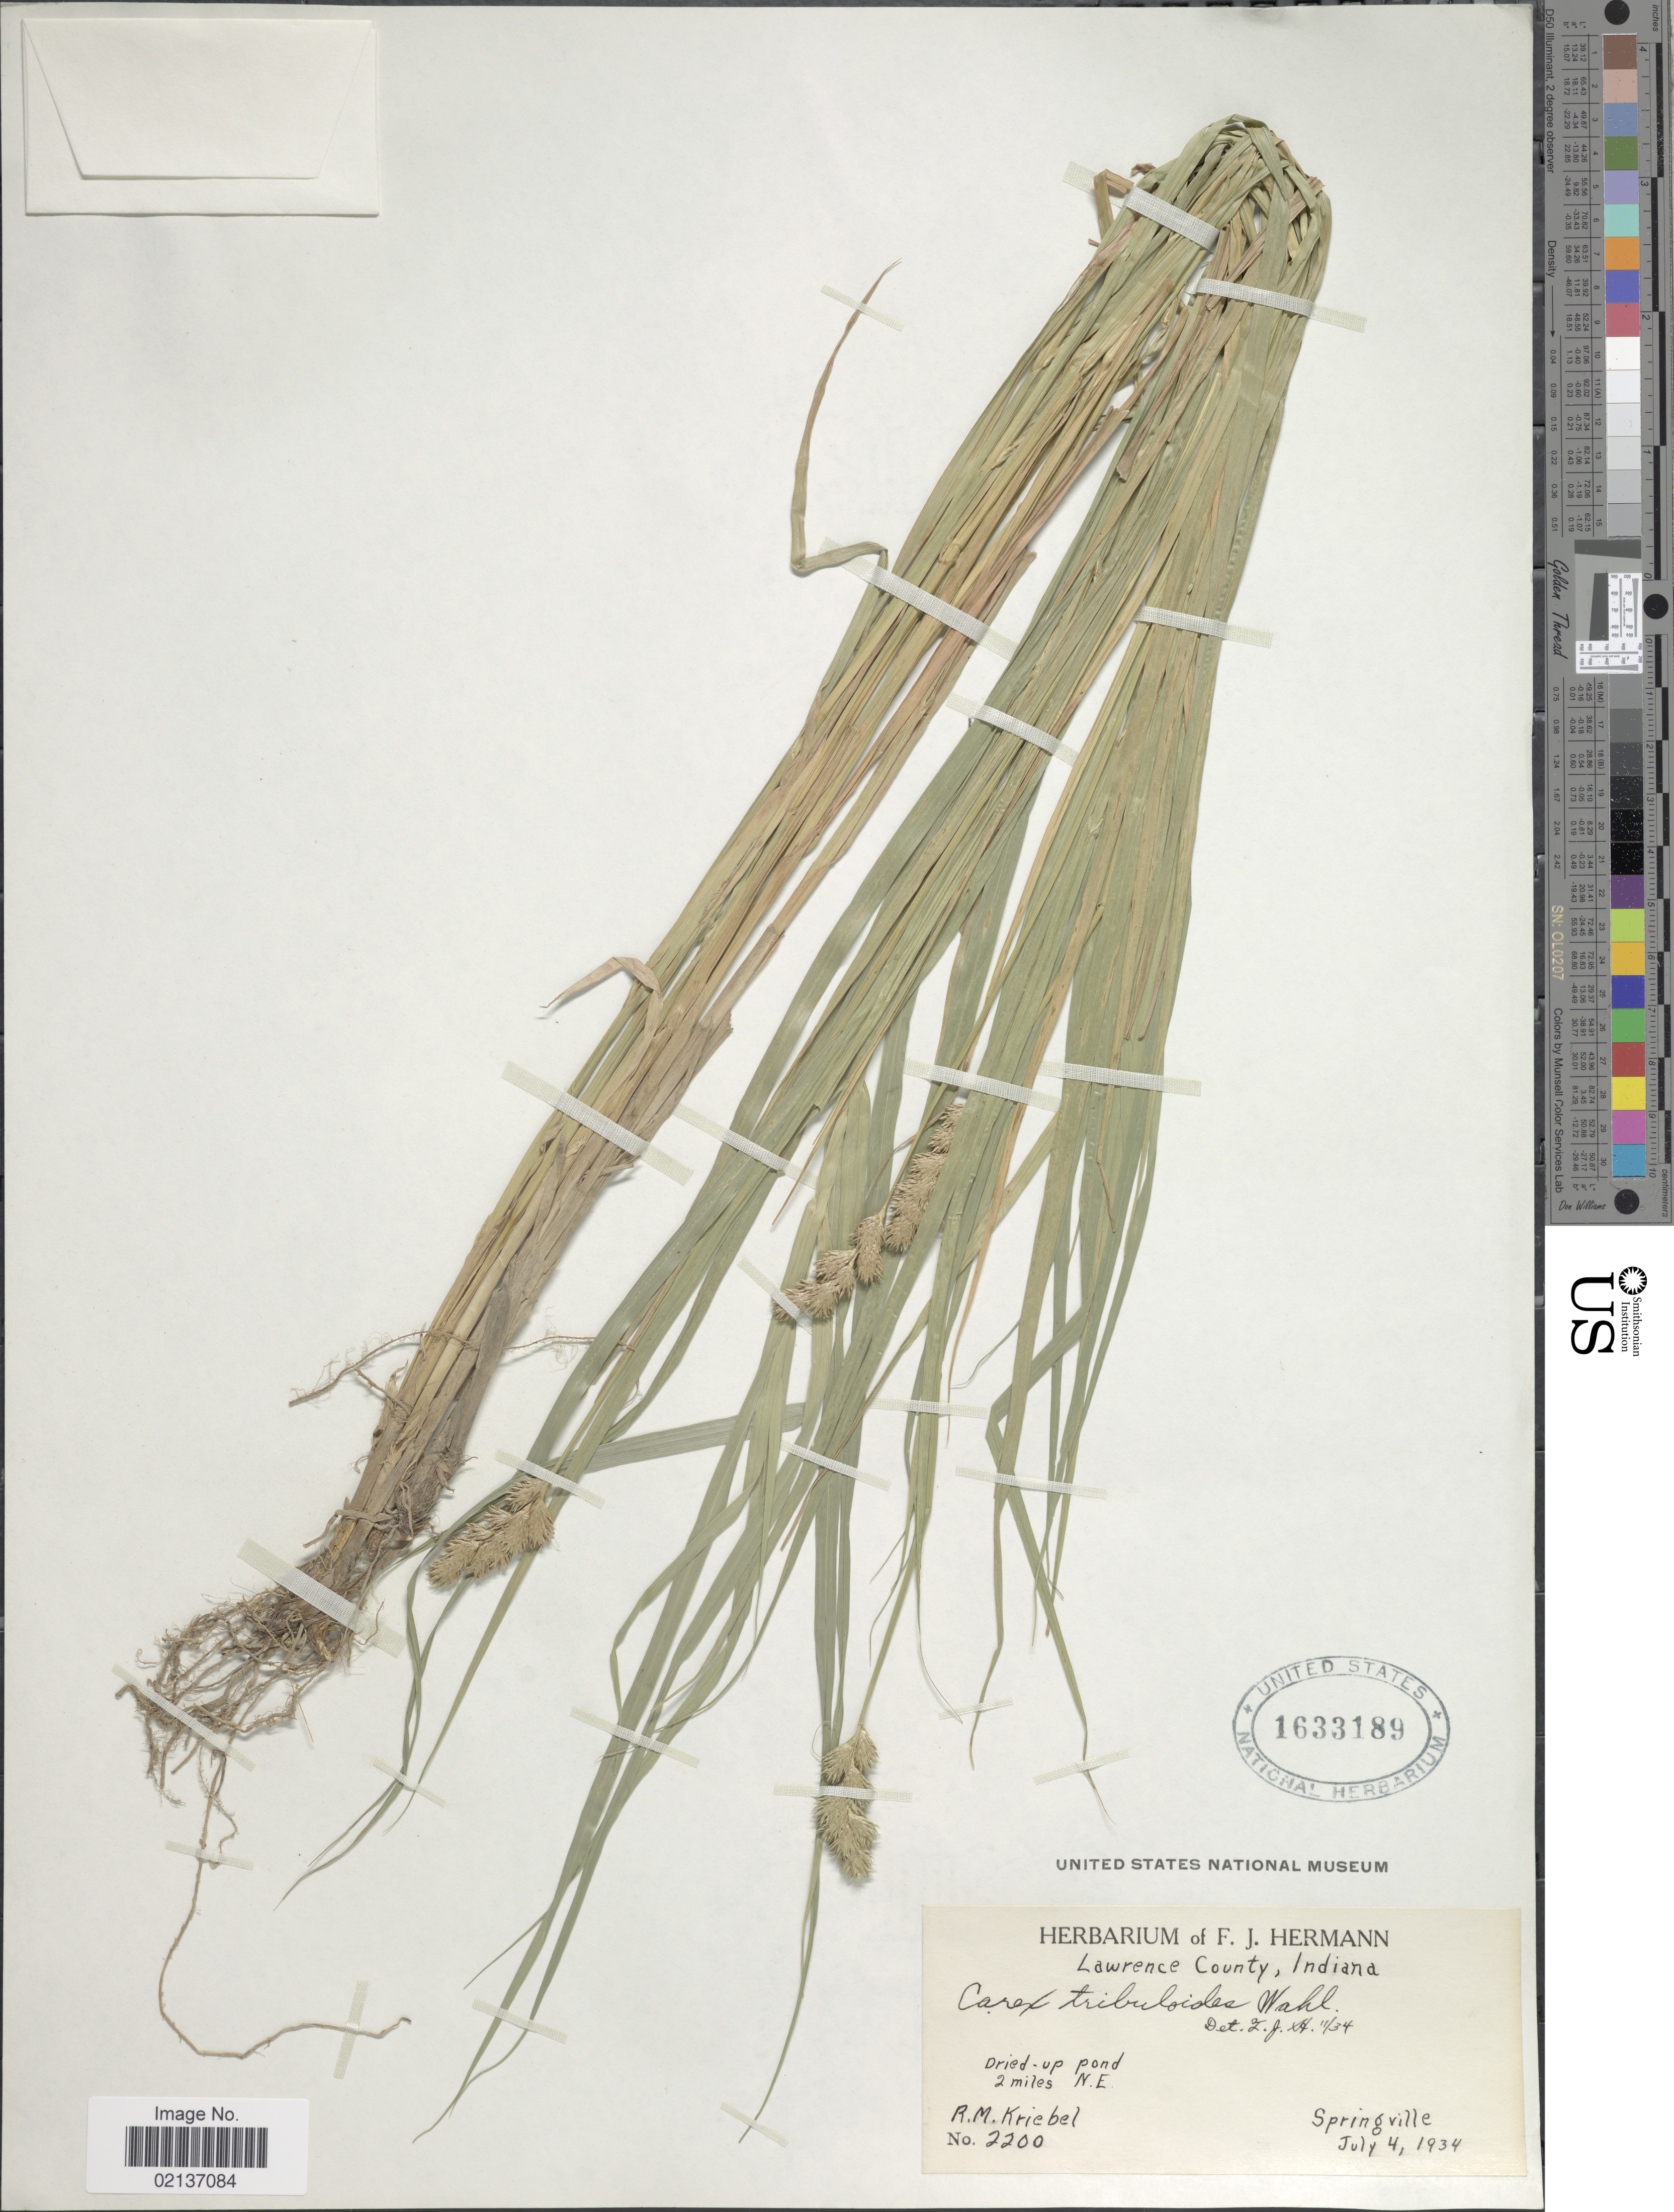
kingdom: Plantae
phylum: Tracheophyta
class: Liliopsida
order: Poales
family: Cyperaceae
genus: Carex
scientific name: Carex tribuloides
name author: Wahlenb.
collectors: R. M. Kriebel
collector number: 2200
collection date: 1934-07-04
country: United States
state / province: Indiana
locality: Lawrence County, 2 miles NE, Springville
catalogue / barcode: US 1633189